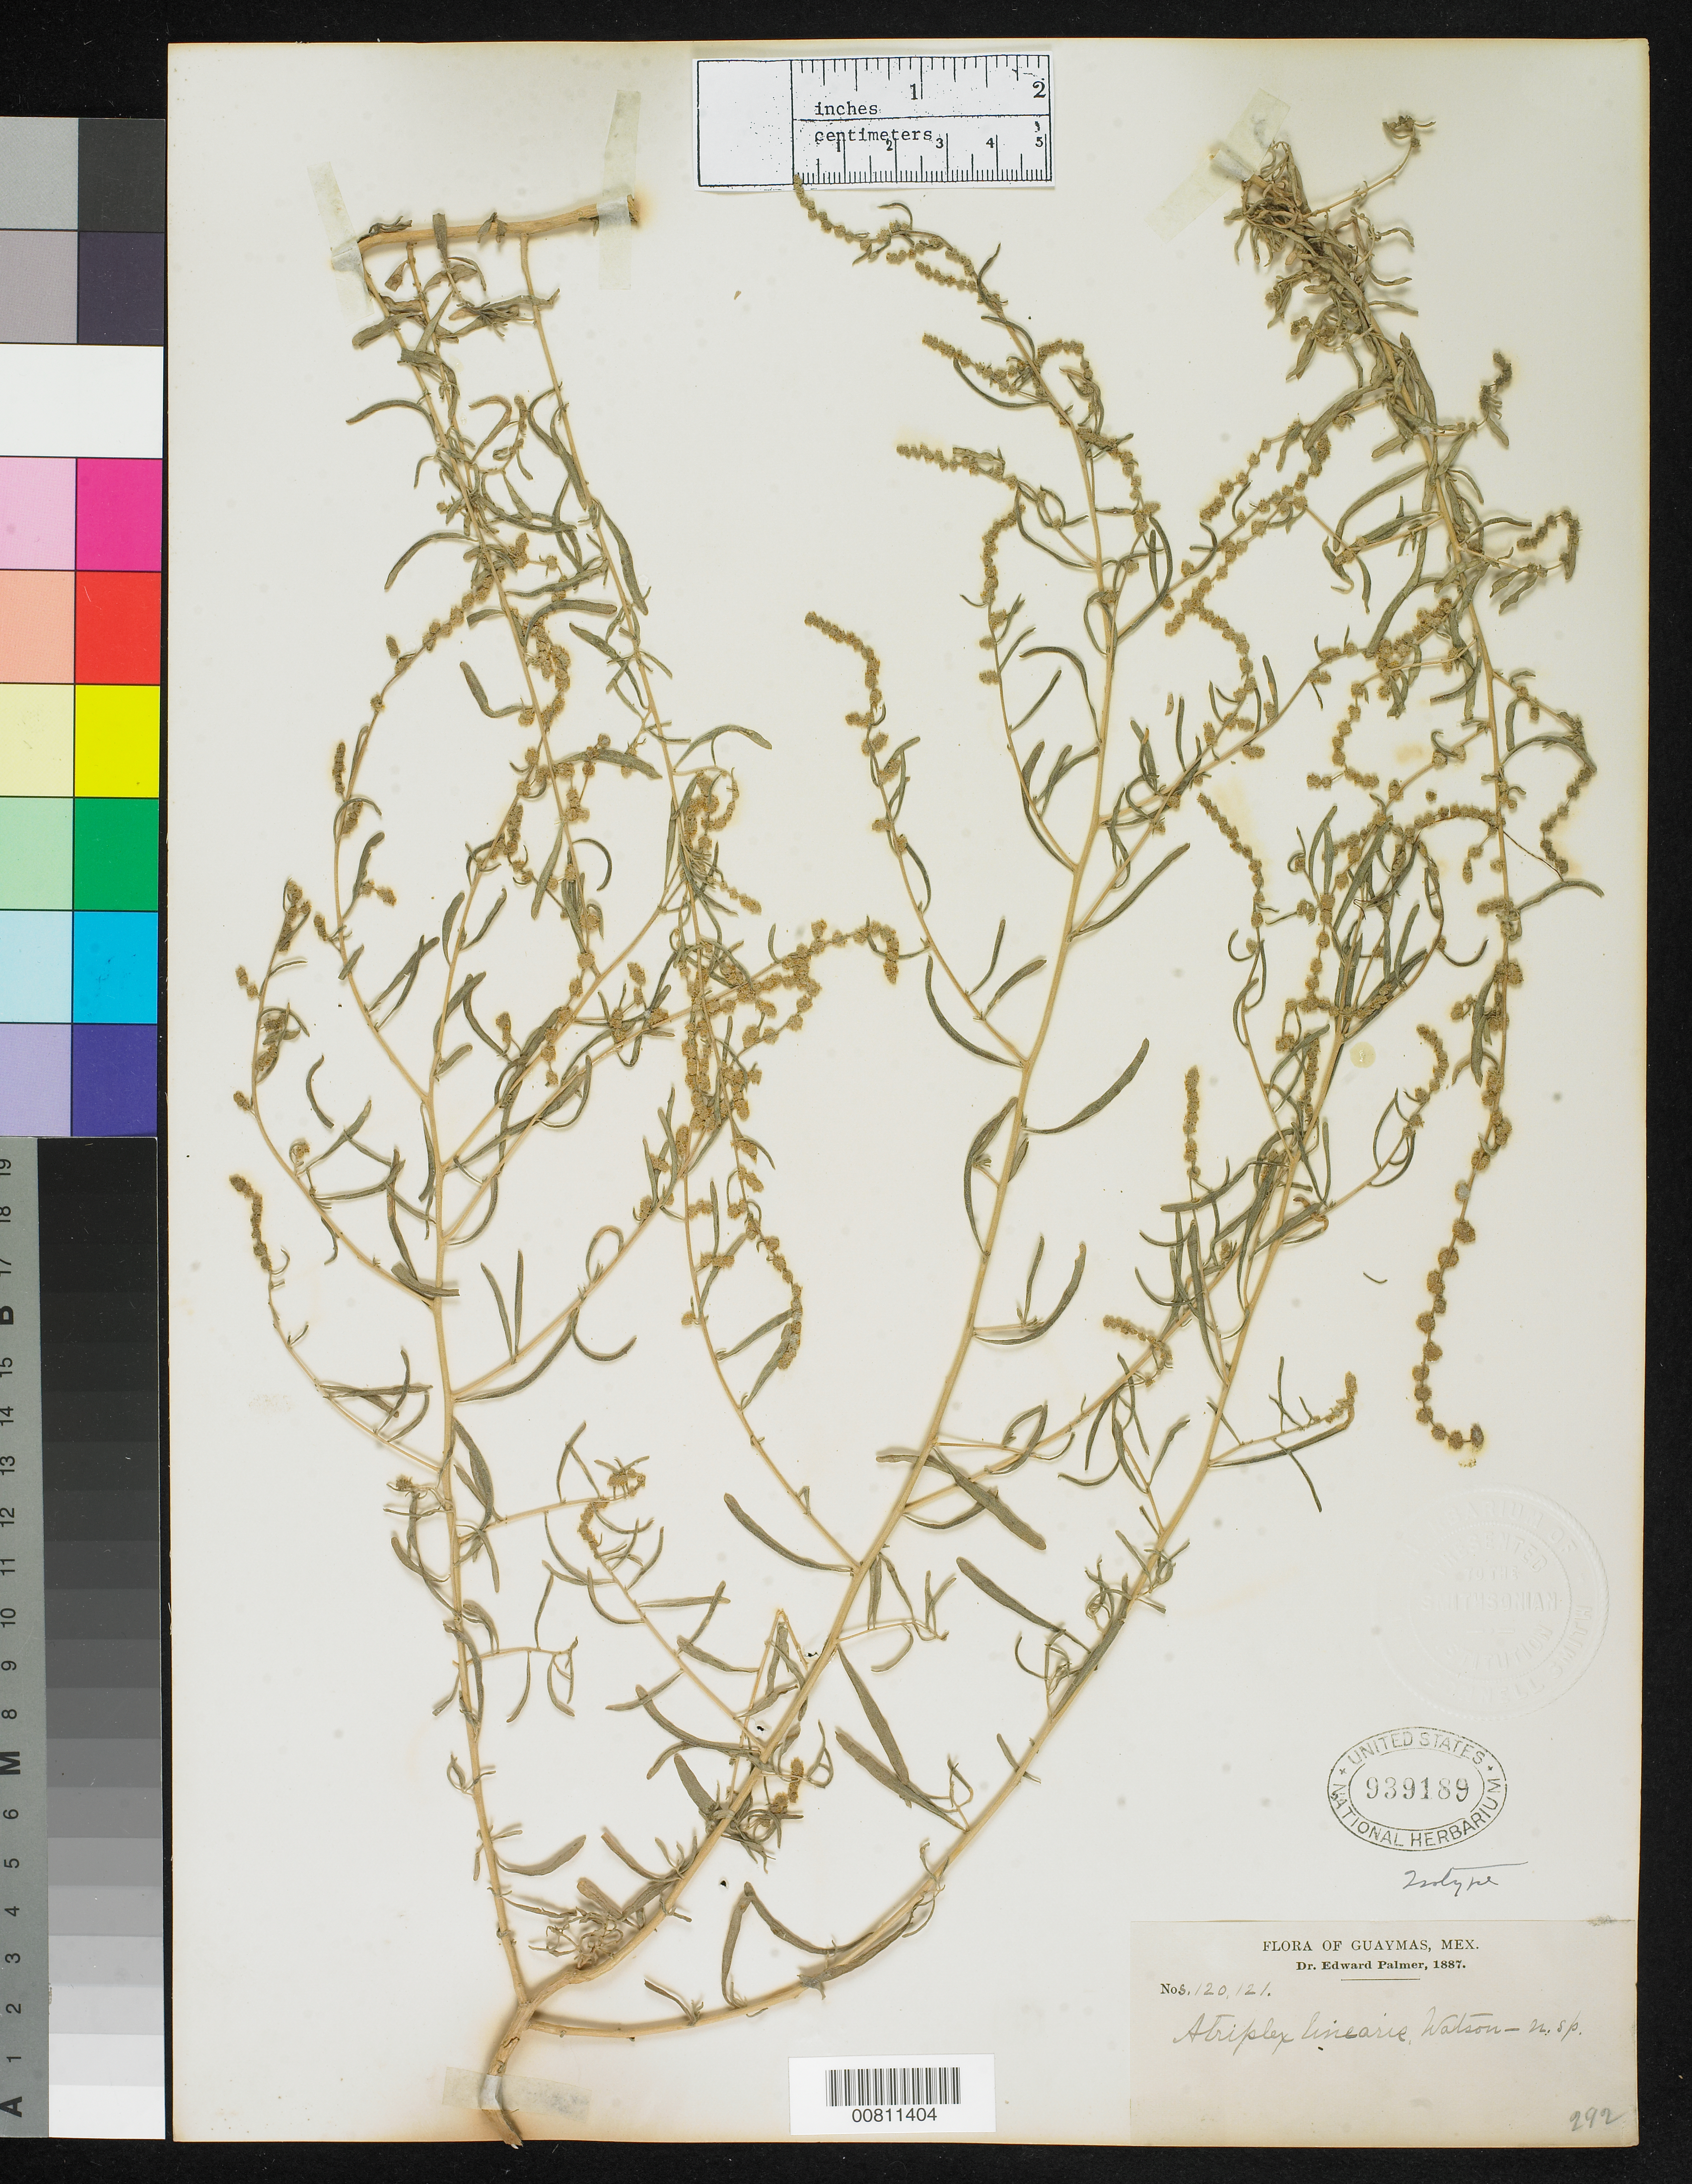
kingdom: Plantae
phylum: Tracheophyta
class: Magnoliopsida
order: Caryophyllales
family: Amaranthaceae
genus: Atriplex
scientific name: Atriplex linearis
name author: S. Watson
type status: Isosyntype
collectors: E. Palmer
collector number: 120, 121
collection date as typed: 1887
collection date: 1887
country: Mexico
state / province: Sonora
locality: Guaymas.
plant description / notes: Lectotype is Palmer 235, designated by G.D. Brown, Amer. Midl. Nat. 55: 210 (1956).; Two collections apparently mounted together on same sheet.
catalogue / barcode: US 939189